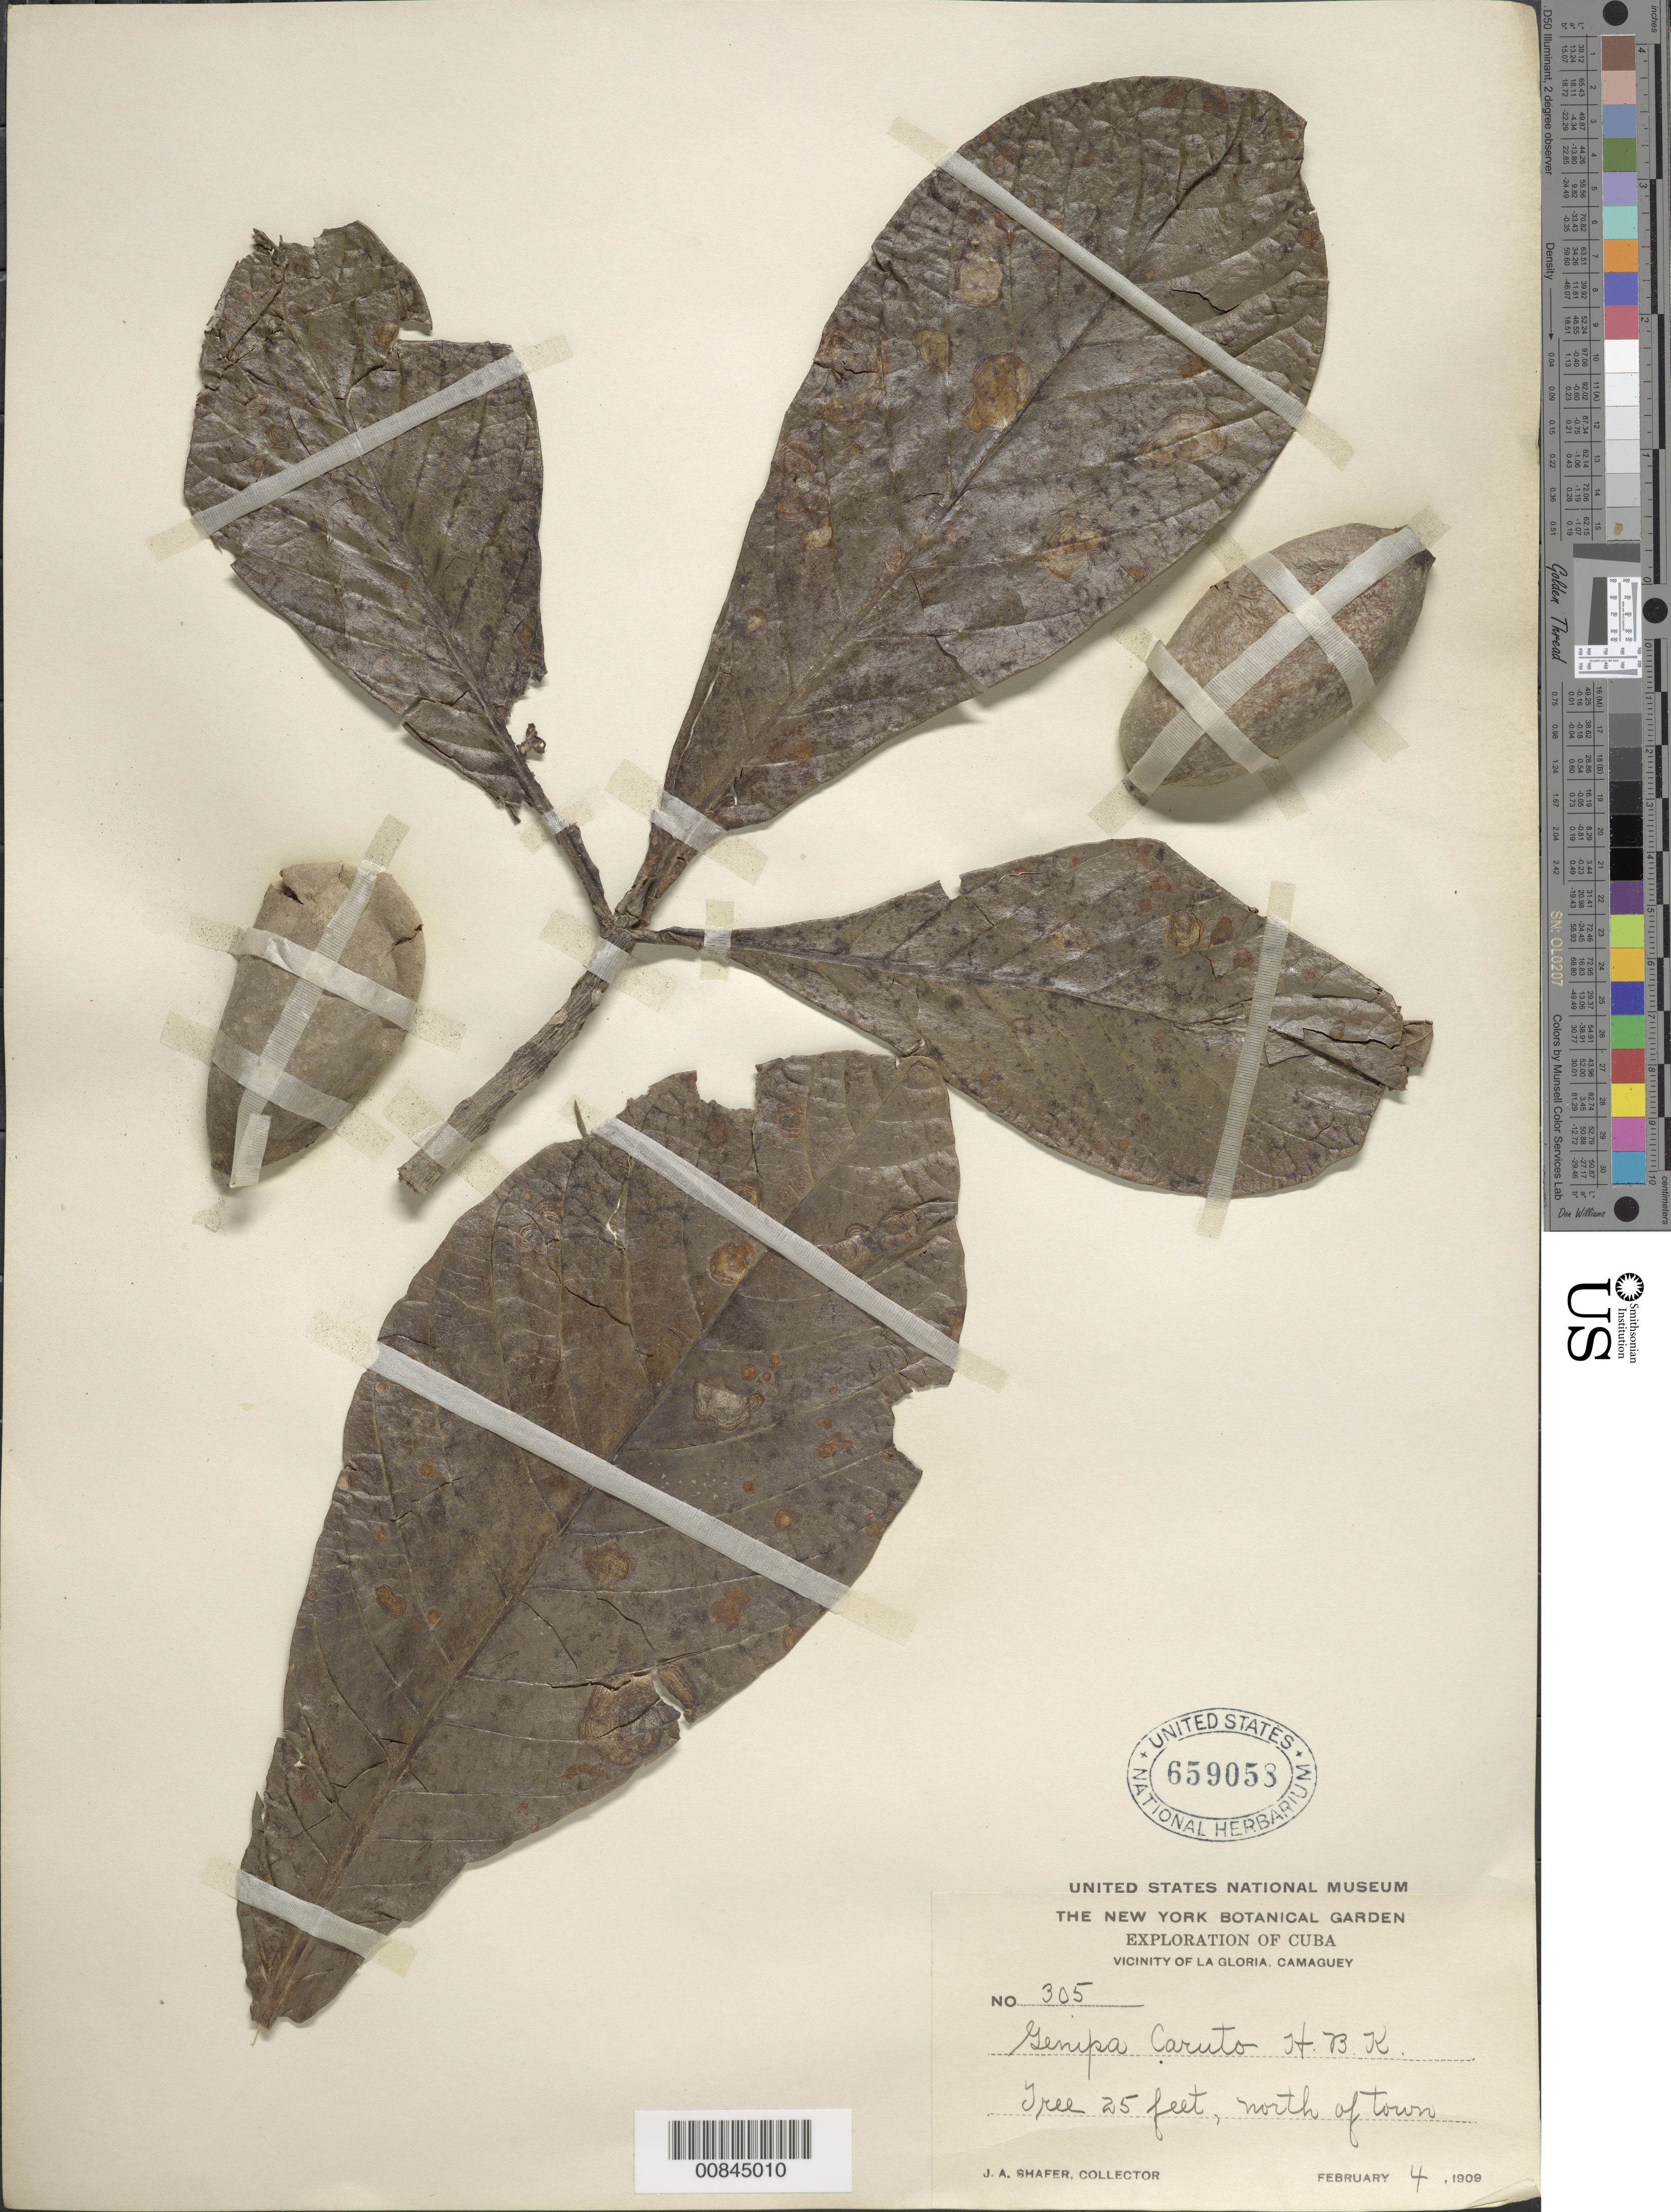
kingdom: Plantae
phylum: Tracheophyta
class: Magnoliopsida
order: Gentianales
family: Rubiaceae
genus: Genipa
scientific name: Genipa americana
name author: L.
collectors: J. A. Shafer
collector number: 305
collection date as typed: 04 Feb 1909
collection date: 1909-02-04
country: Cuba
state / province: Camaguey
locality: Vicinity of La Gloria. North of town.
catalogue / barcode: US 659058